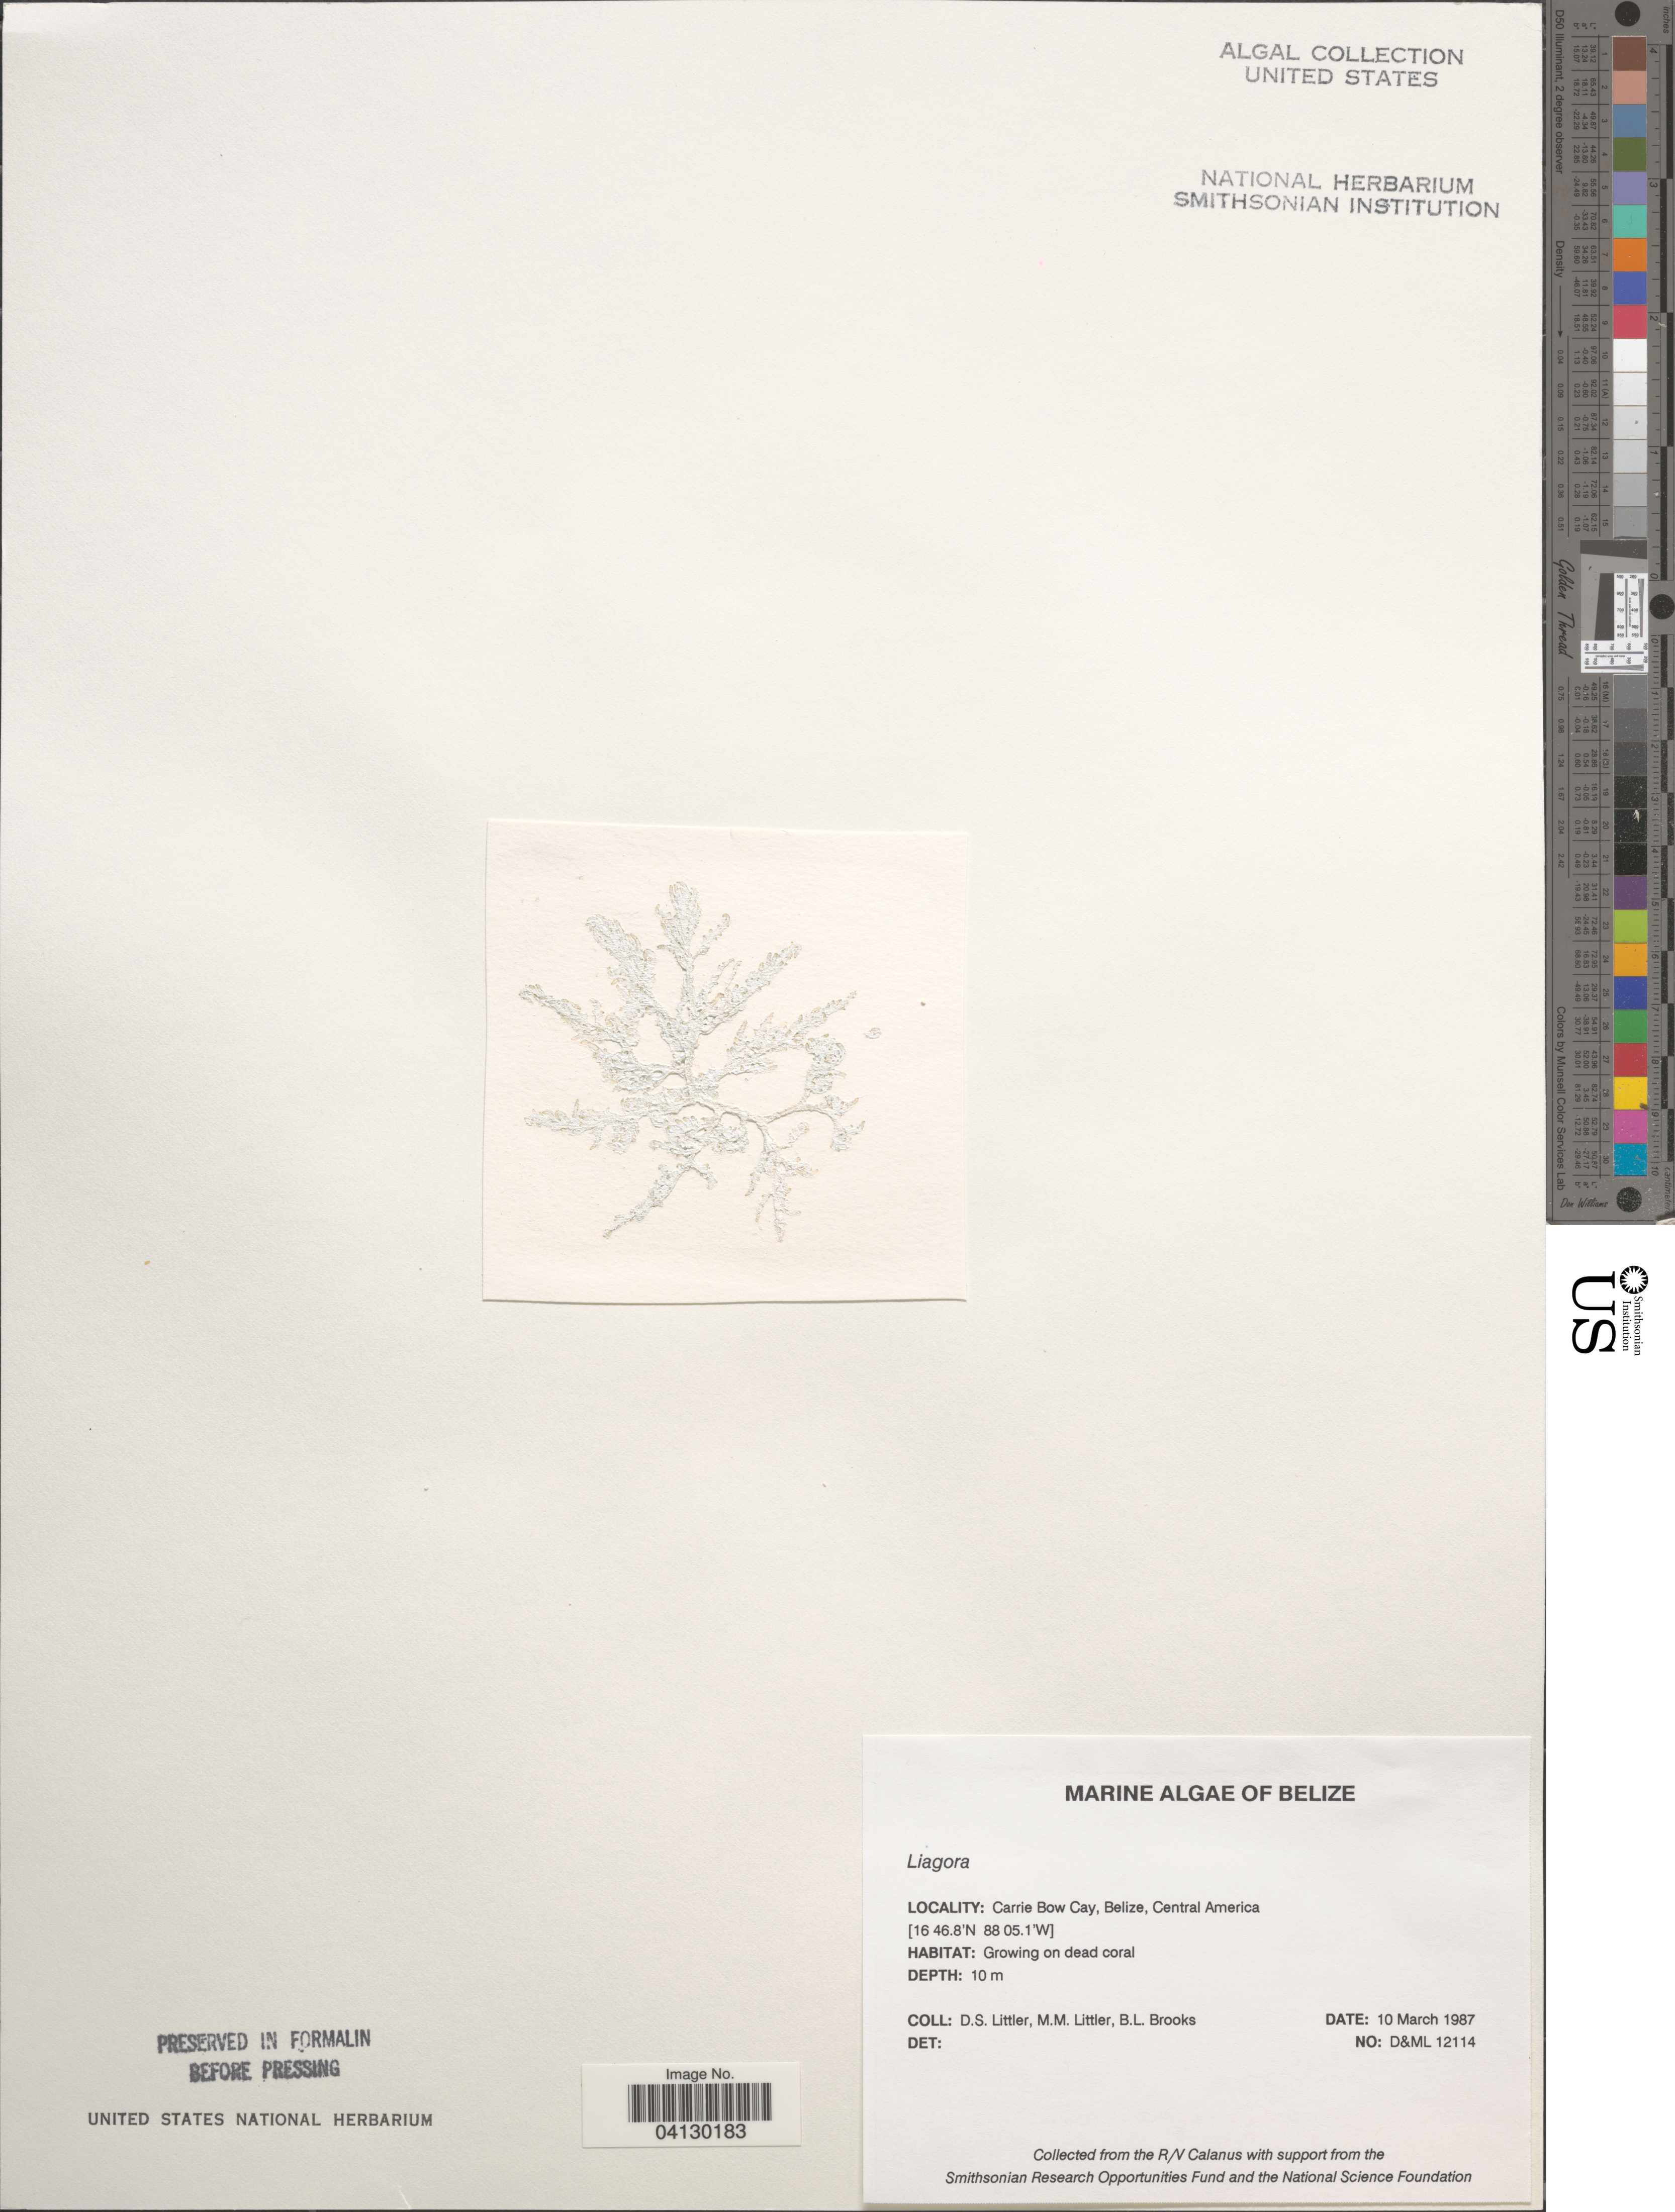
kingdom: Plantae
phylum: Rhodophyta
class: Florideophyceae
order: Nemaliales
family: Liagoraceae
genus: Liagora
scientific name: Liagora sp.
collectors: D. S. Littler & B. Brooks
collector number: D&ML 12114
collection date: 1987-03-10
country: Belize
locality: Carrie Bow Cay.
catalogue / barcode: US 328578